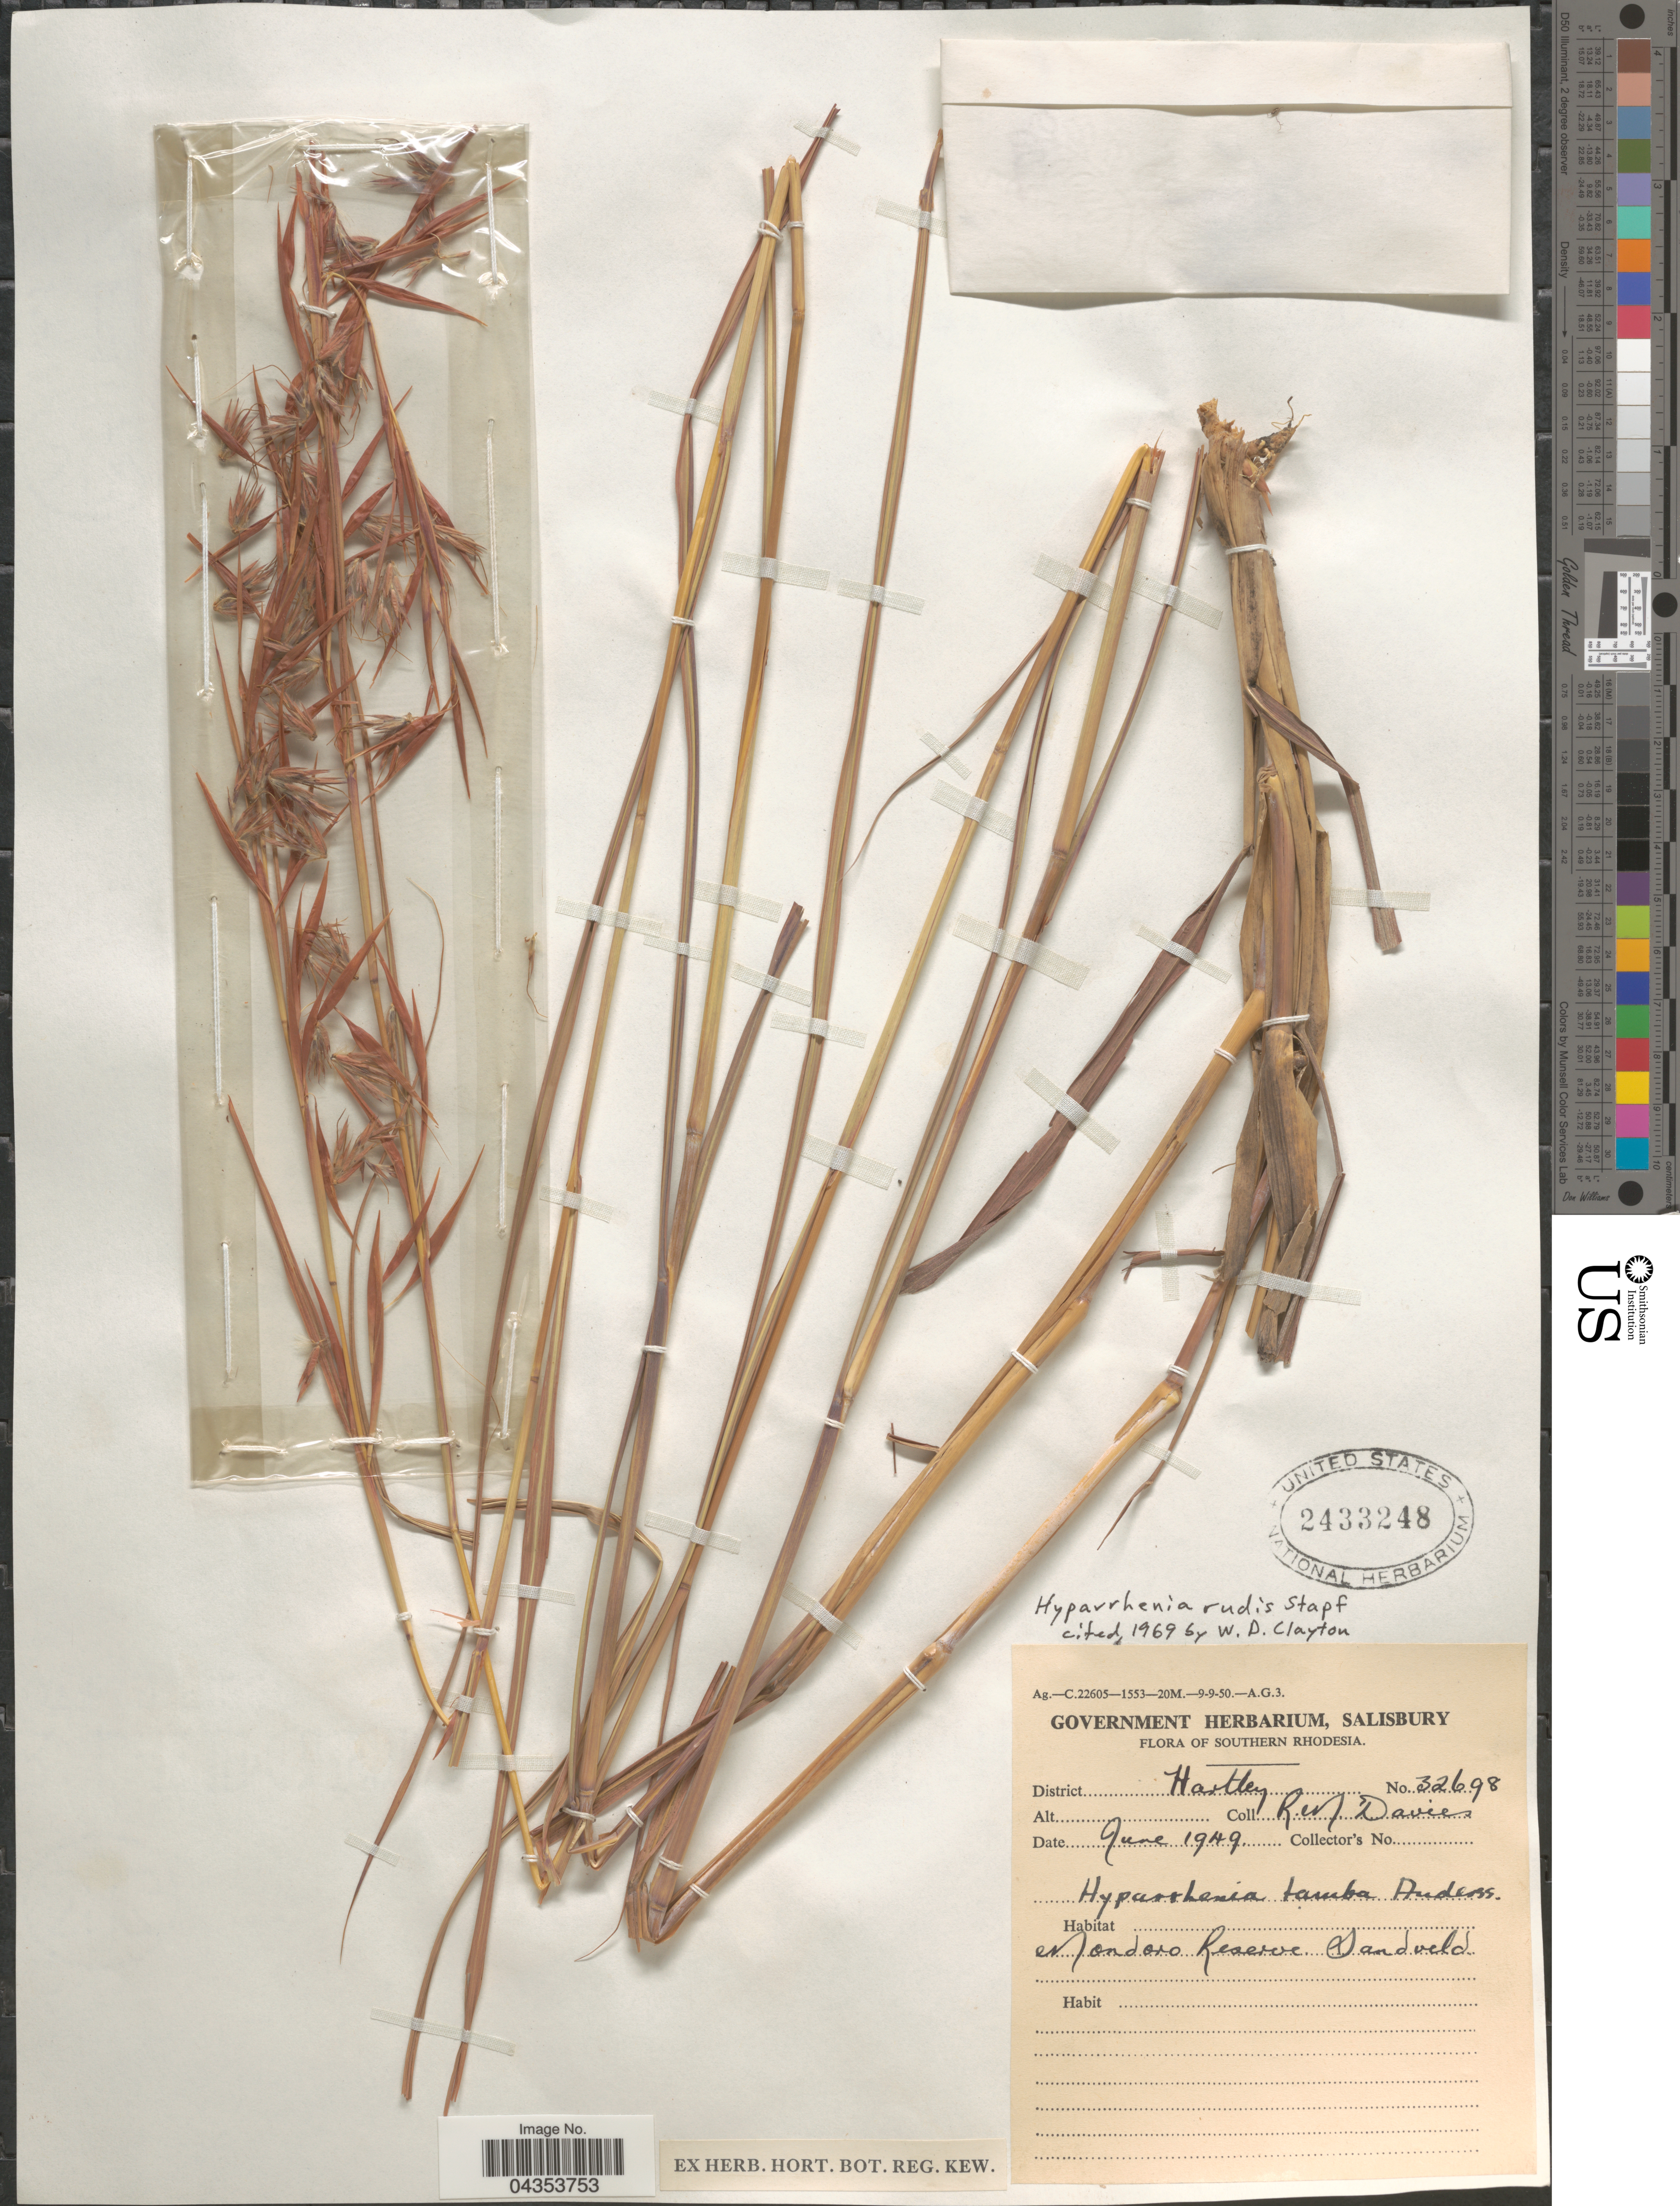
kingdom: Plantae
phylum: Tracheophyta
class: Liliopsida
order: Poales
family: Poaceae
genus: Hyparrhenia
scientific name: Hyparrhenia rudis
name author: Stapf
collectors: R. Davies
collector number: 32698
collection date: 1949-06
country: Zimbabwe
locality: Southern Rhodesia. District Hartley. Mondoro Reserve.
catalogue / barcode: US 2433248